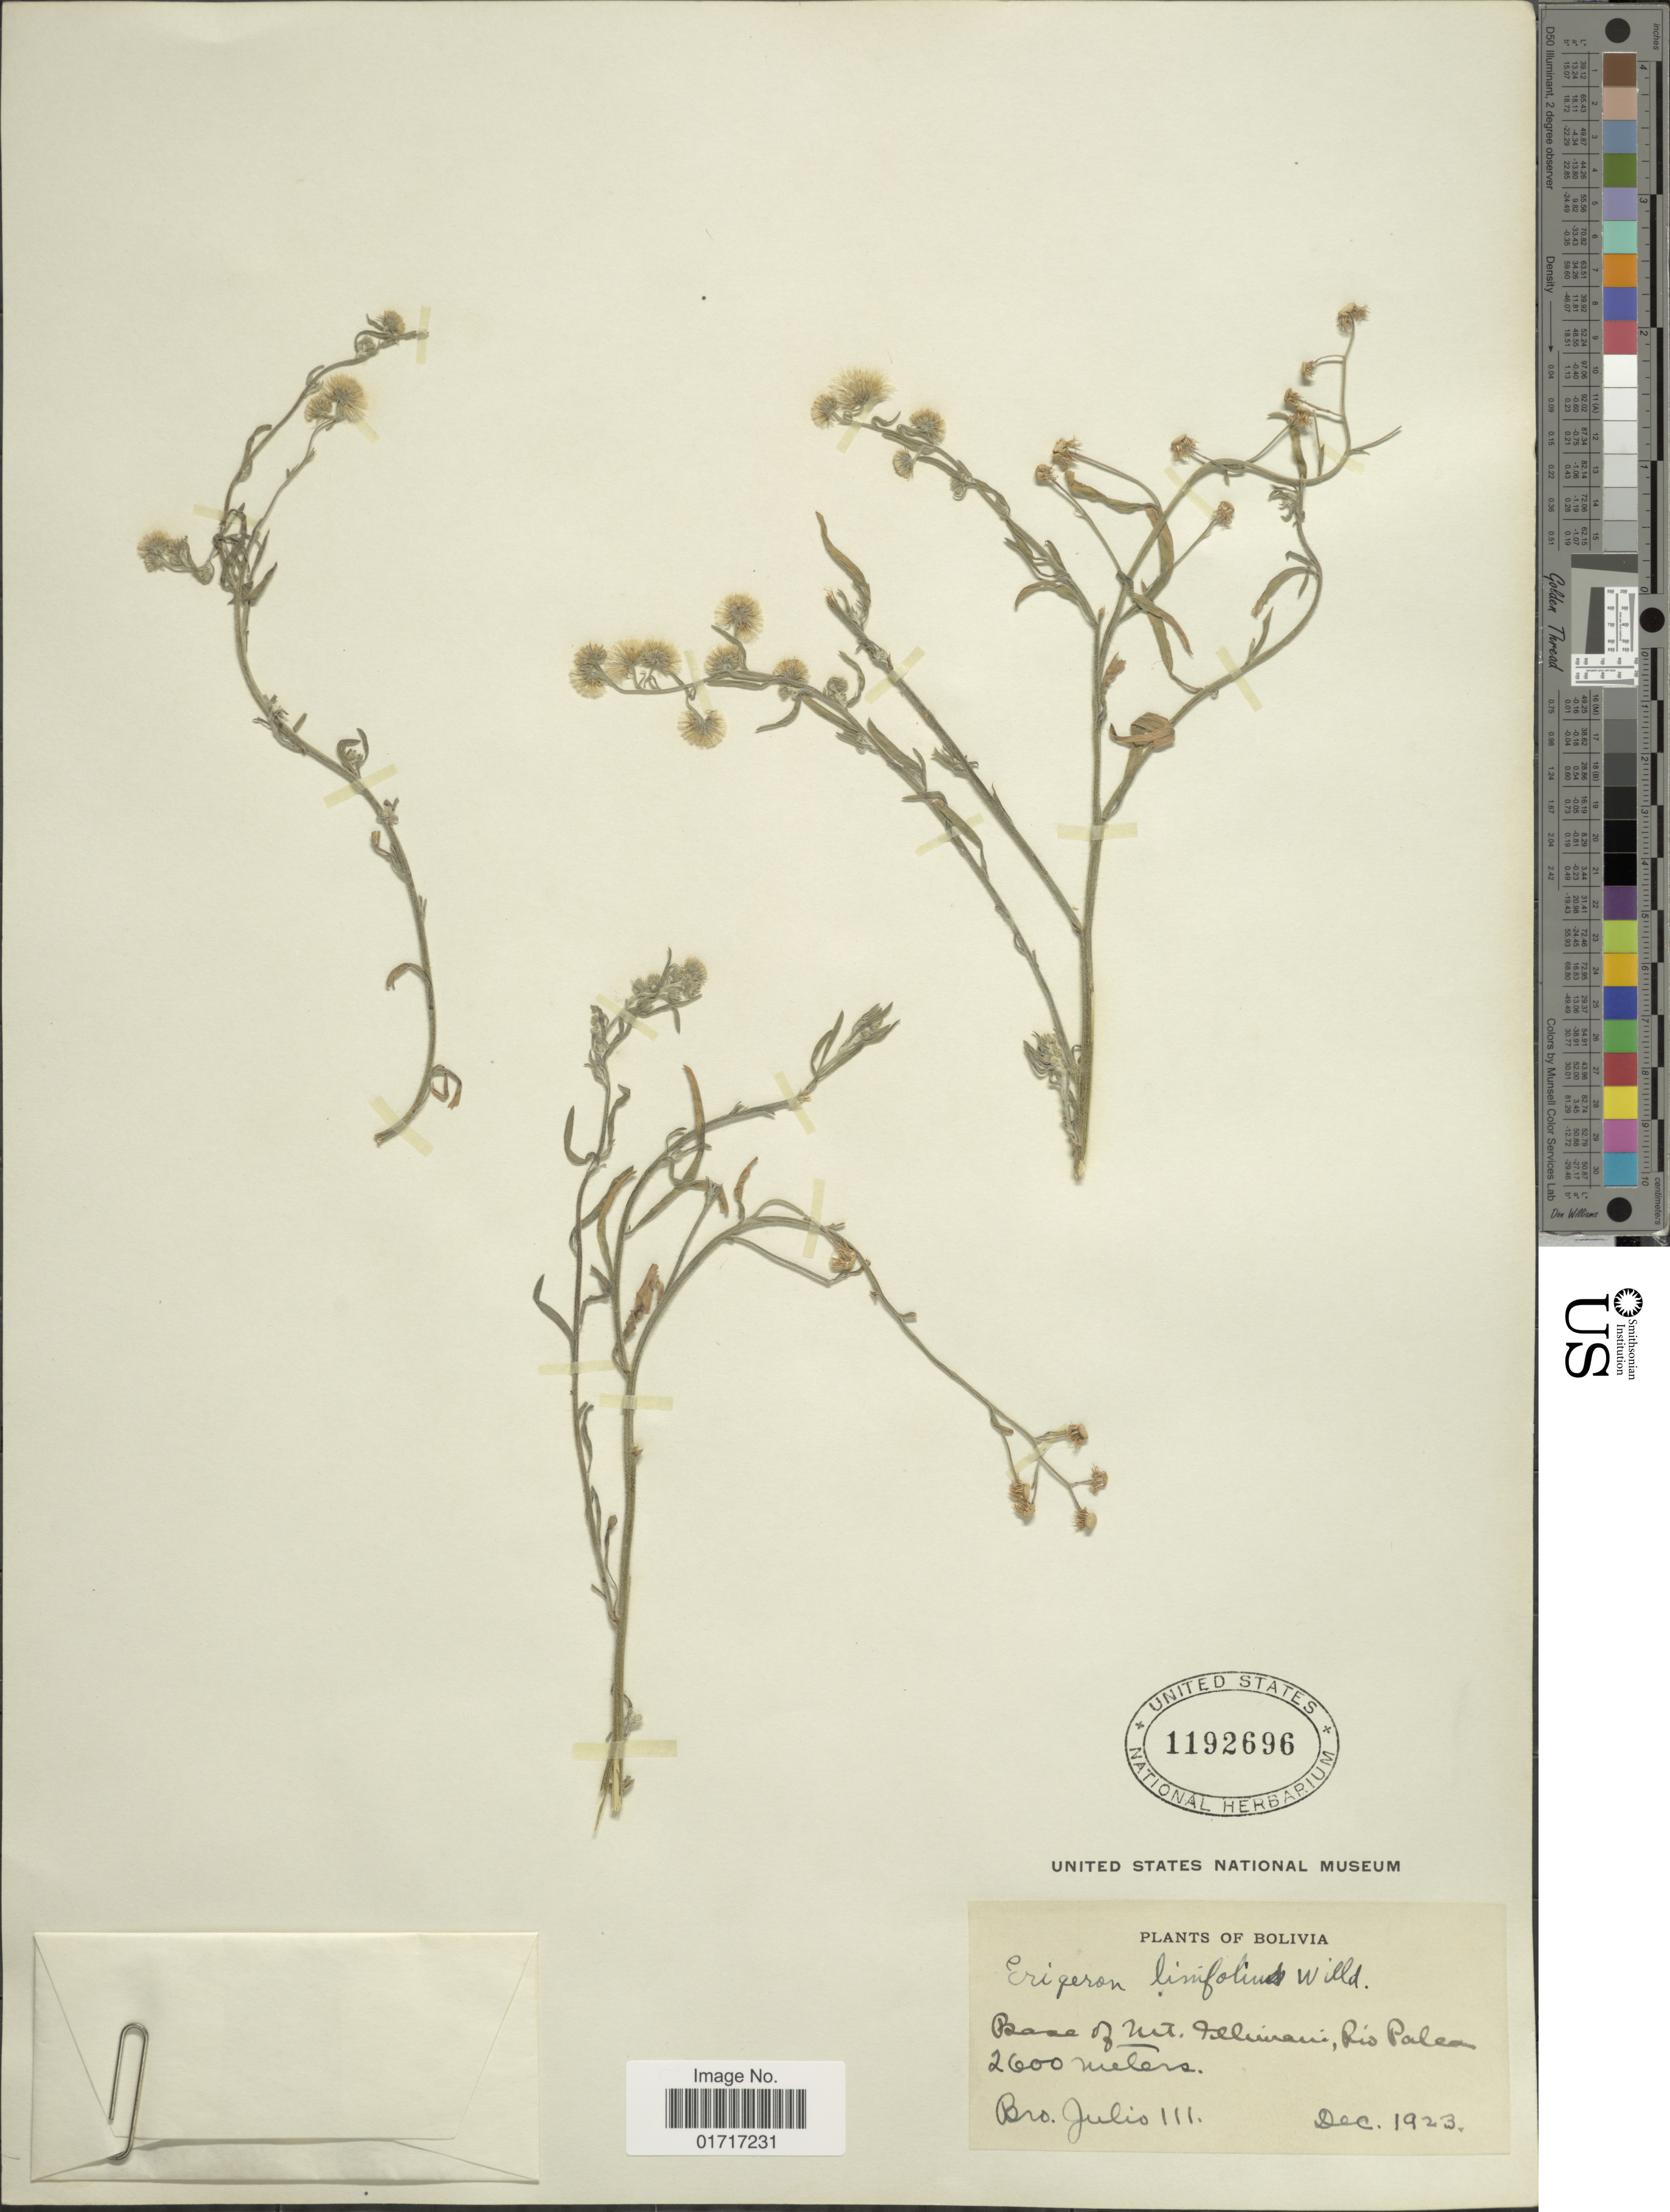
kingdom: Plantae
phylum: Tracheophyta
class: Magnoliopsida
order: Asterales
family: Asteraceae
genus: Erigeron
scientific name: Erigeron bonariensis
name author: L.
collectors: Bro. Julio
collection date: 1923-12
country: Bolivia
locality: Base of Mt. Illimani; Rio Palca.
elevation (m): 2600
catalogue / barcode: US 1192696